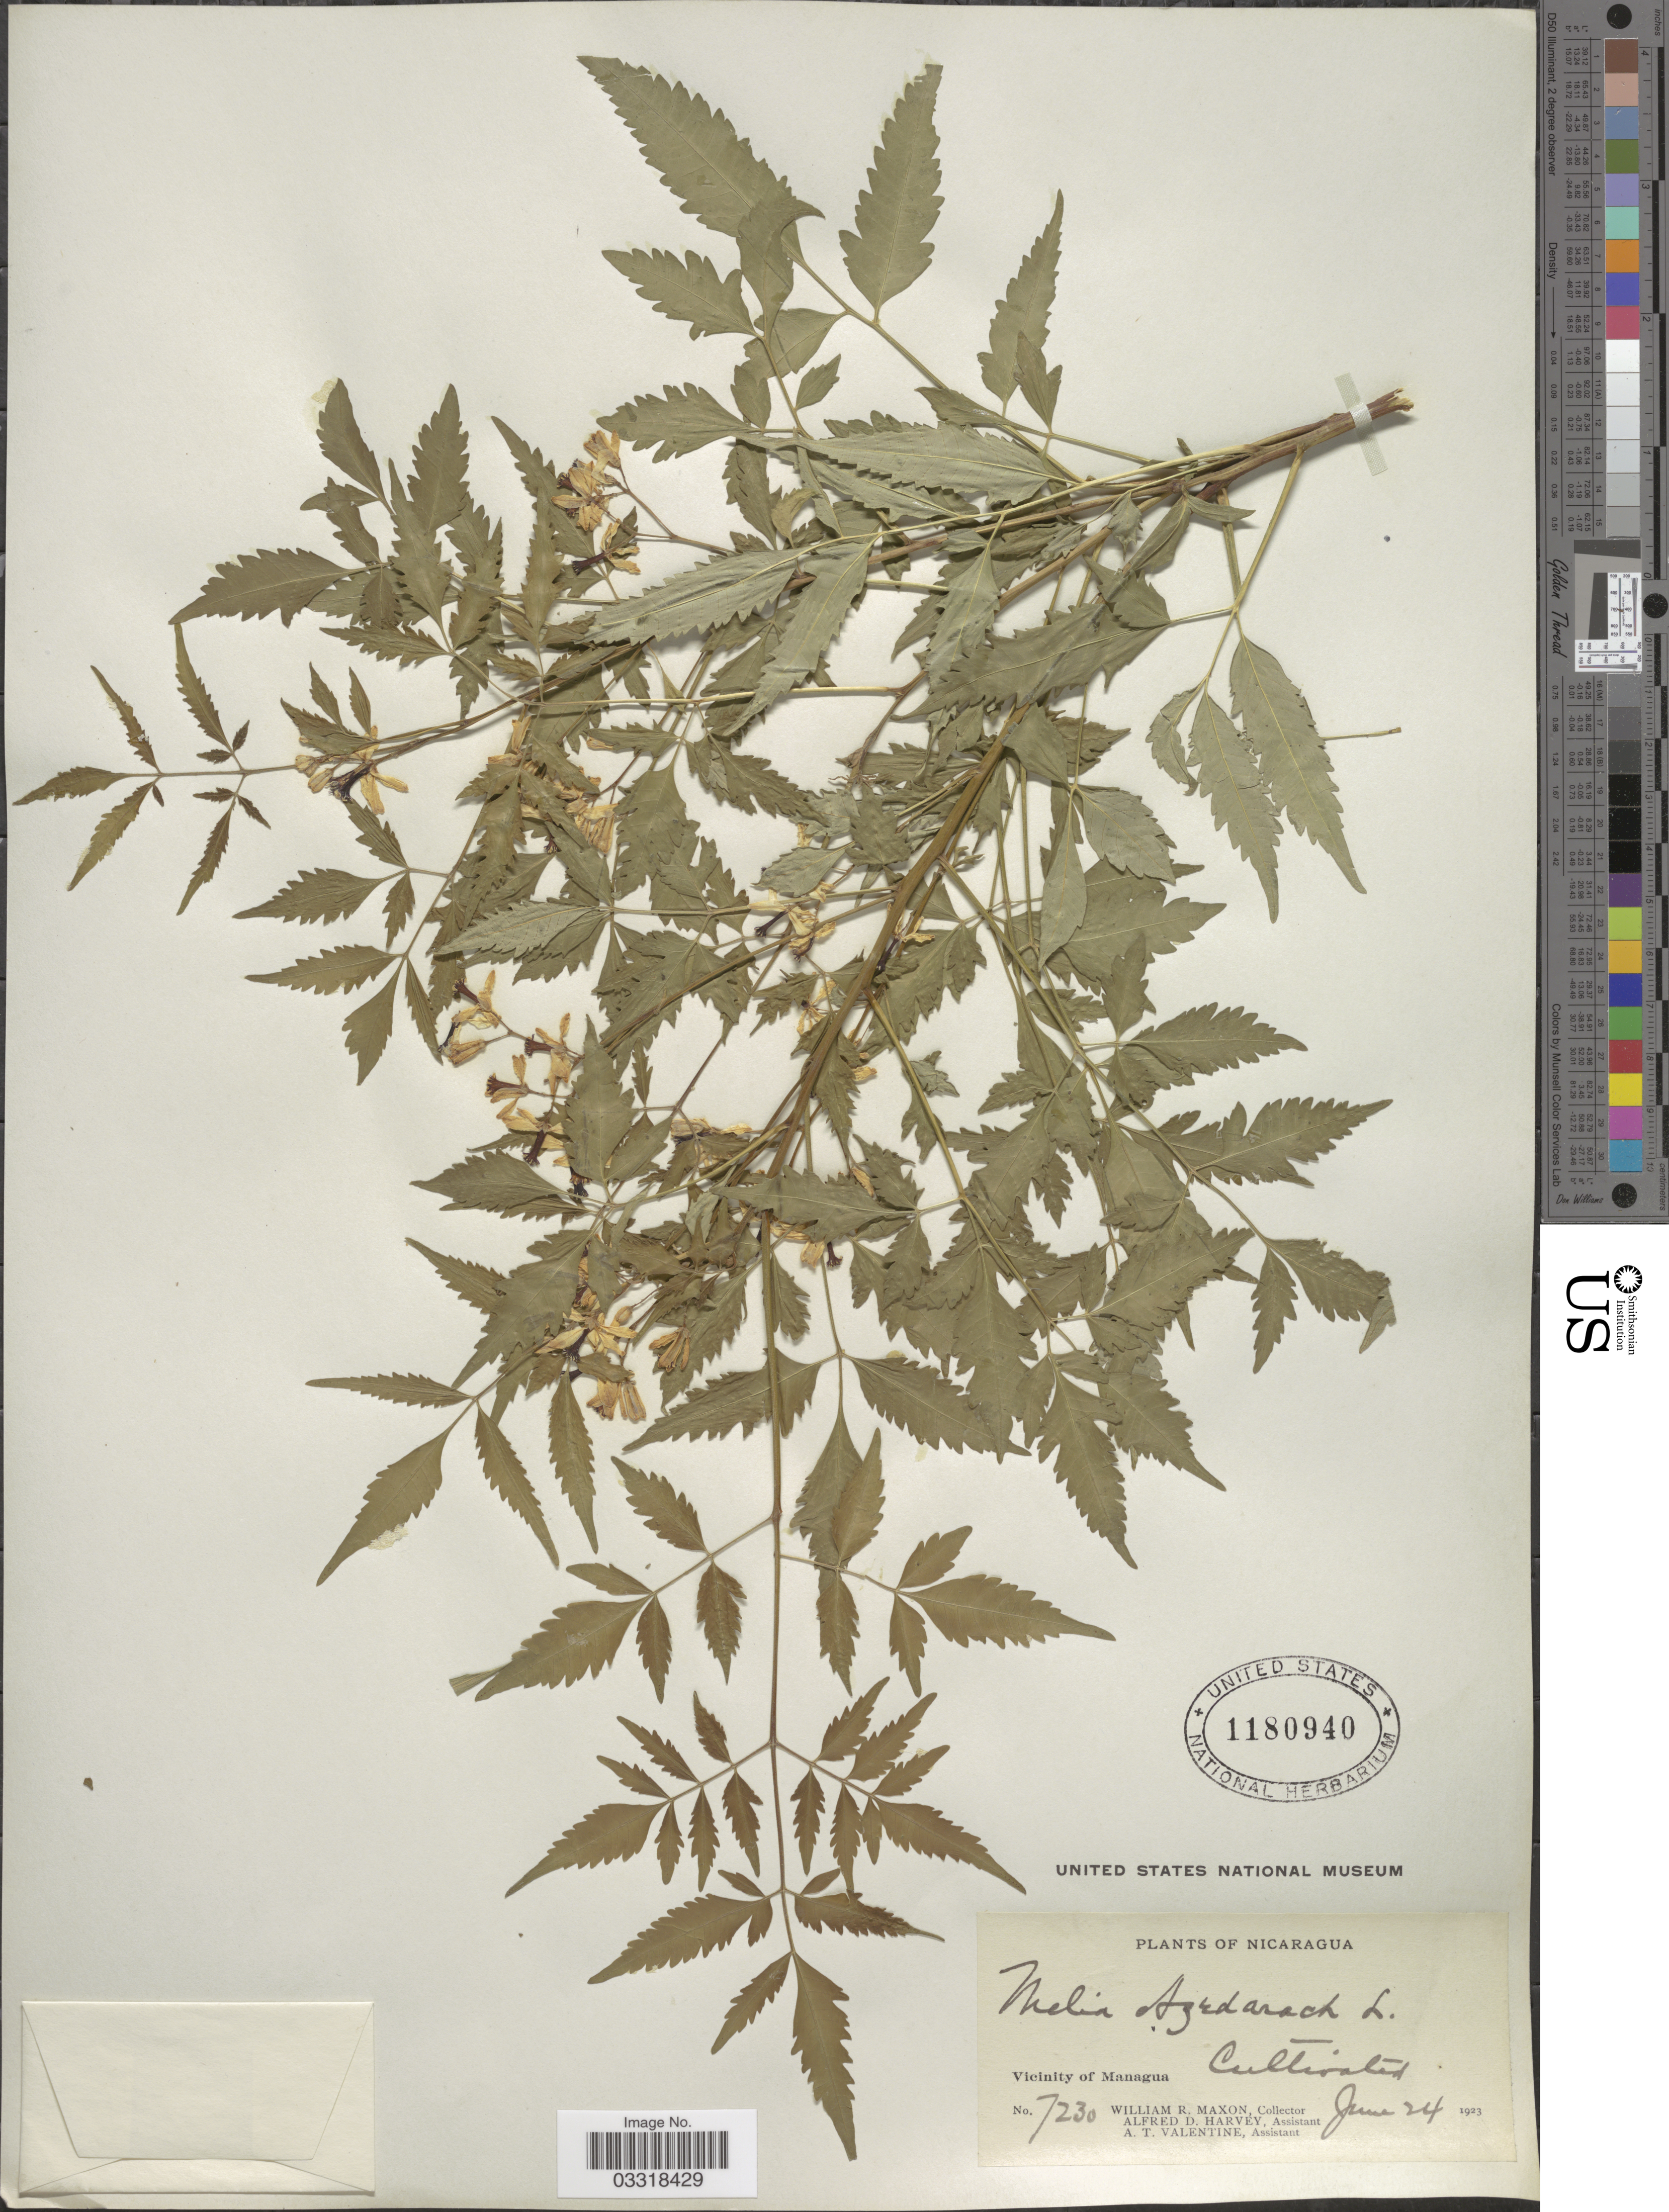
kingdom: Plantae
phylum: Tracheophyta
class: Magnoliopsida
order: Sapindales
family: Meliaceae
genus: Melia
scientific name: Melia azedarach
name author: L.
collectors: W. R. Maxon, A. D. Harvey & A. Valentine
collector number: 7230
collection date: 1923-06-24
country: Nicaragua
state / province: Managua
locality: Vicinity of Managua.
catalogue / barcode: US 1180940